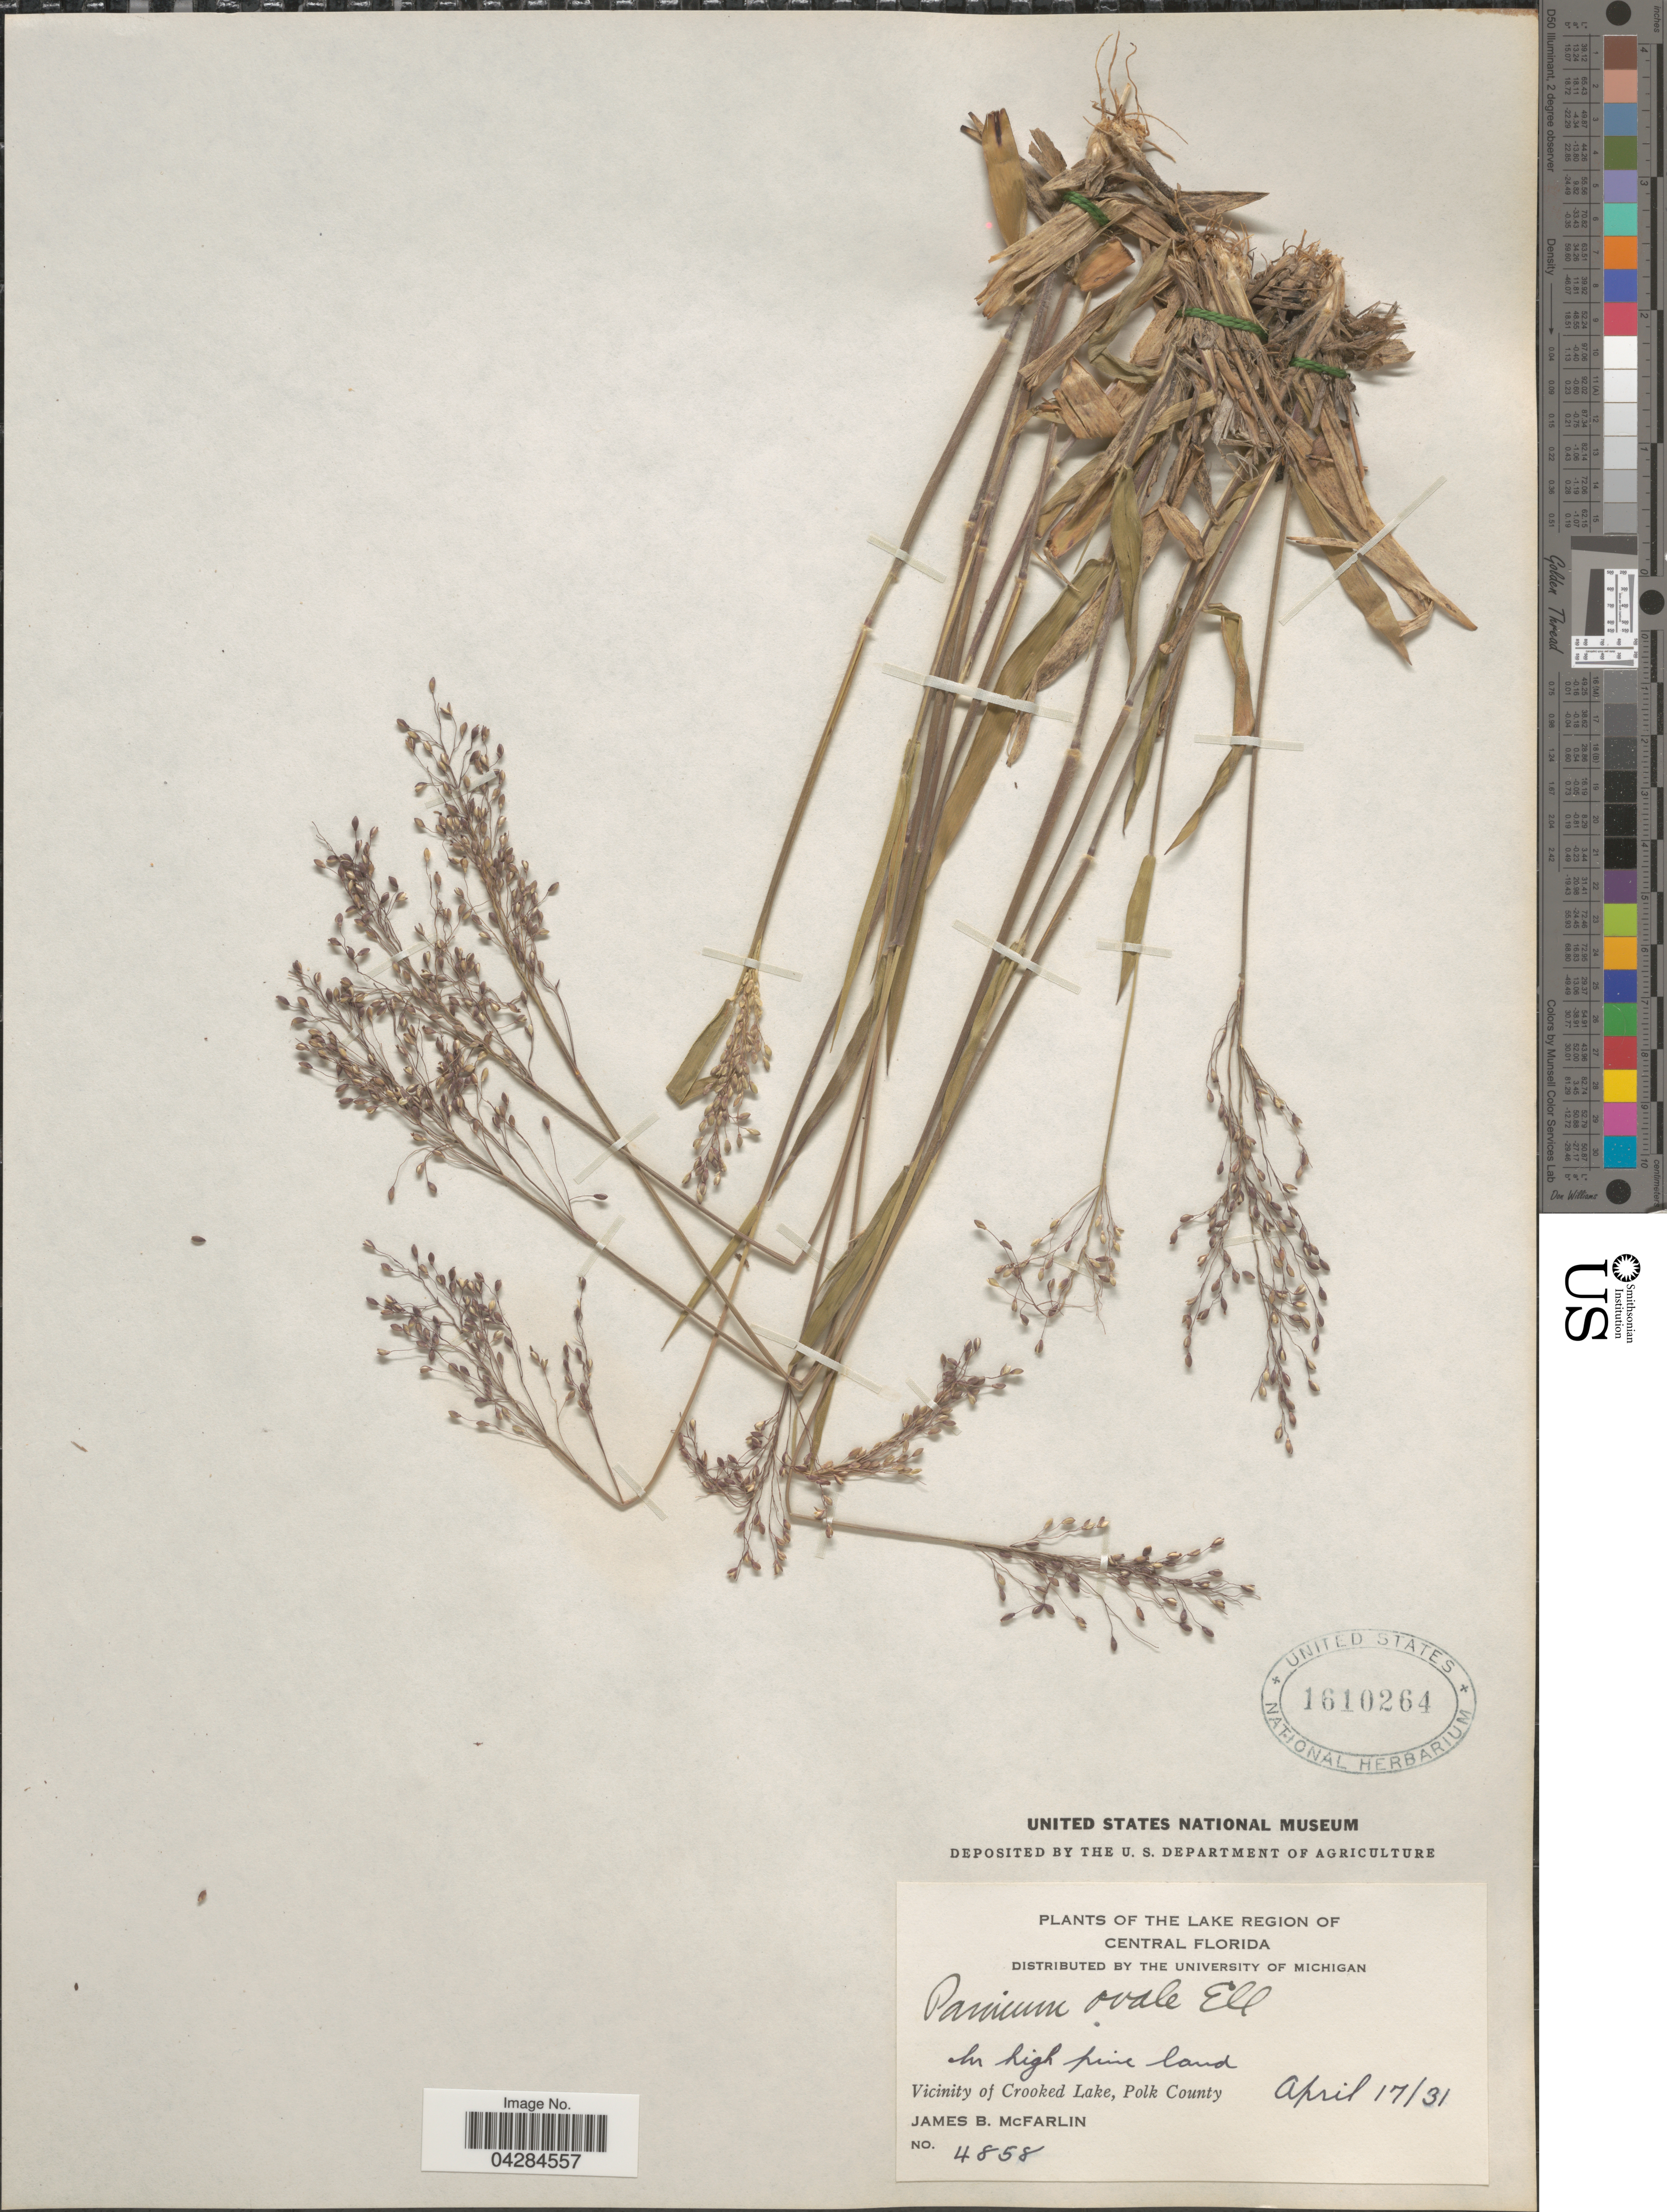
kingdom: Plantae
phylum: Tracheophyta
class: Liliopsida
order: Poales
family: Poaceae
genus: Dichanthelium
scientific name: Dichanthelium ovale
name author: (Elliott) Gould & C.A. Clark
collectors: J. McFarlin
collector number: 4858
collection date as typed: Transcribed d/m/y: 17/4/31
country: United States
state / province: Florida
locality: The Lake Region of Central Florida. Vicinity of Crooked Lake, Polk County.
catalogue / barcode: US 1610264